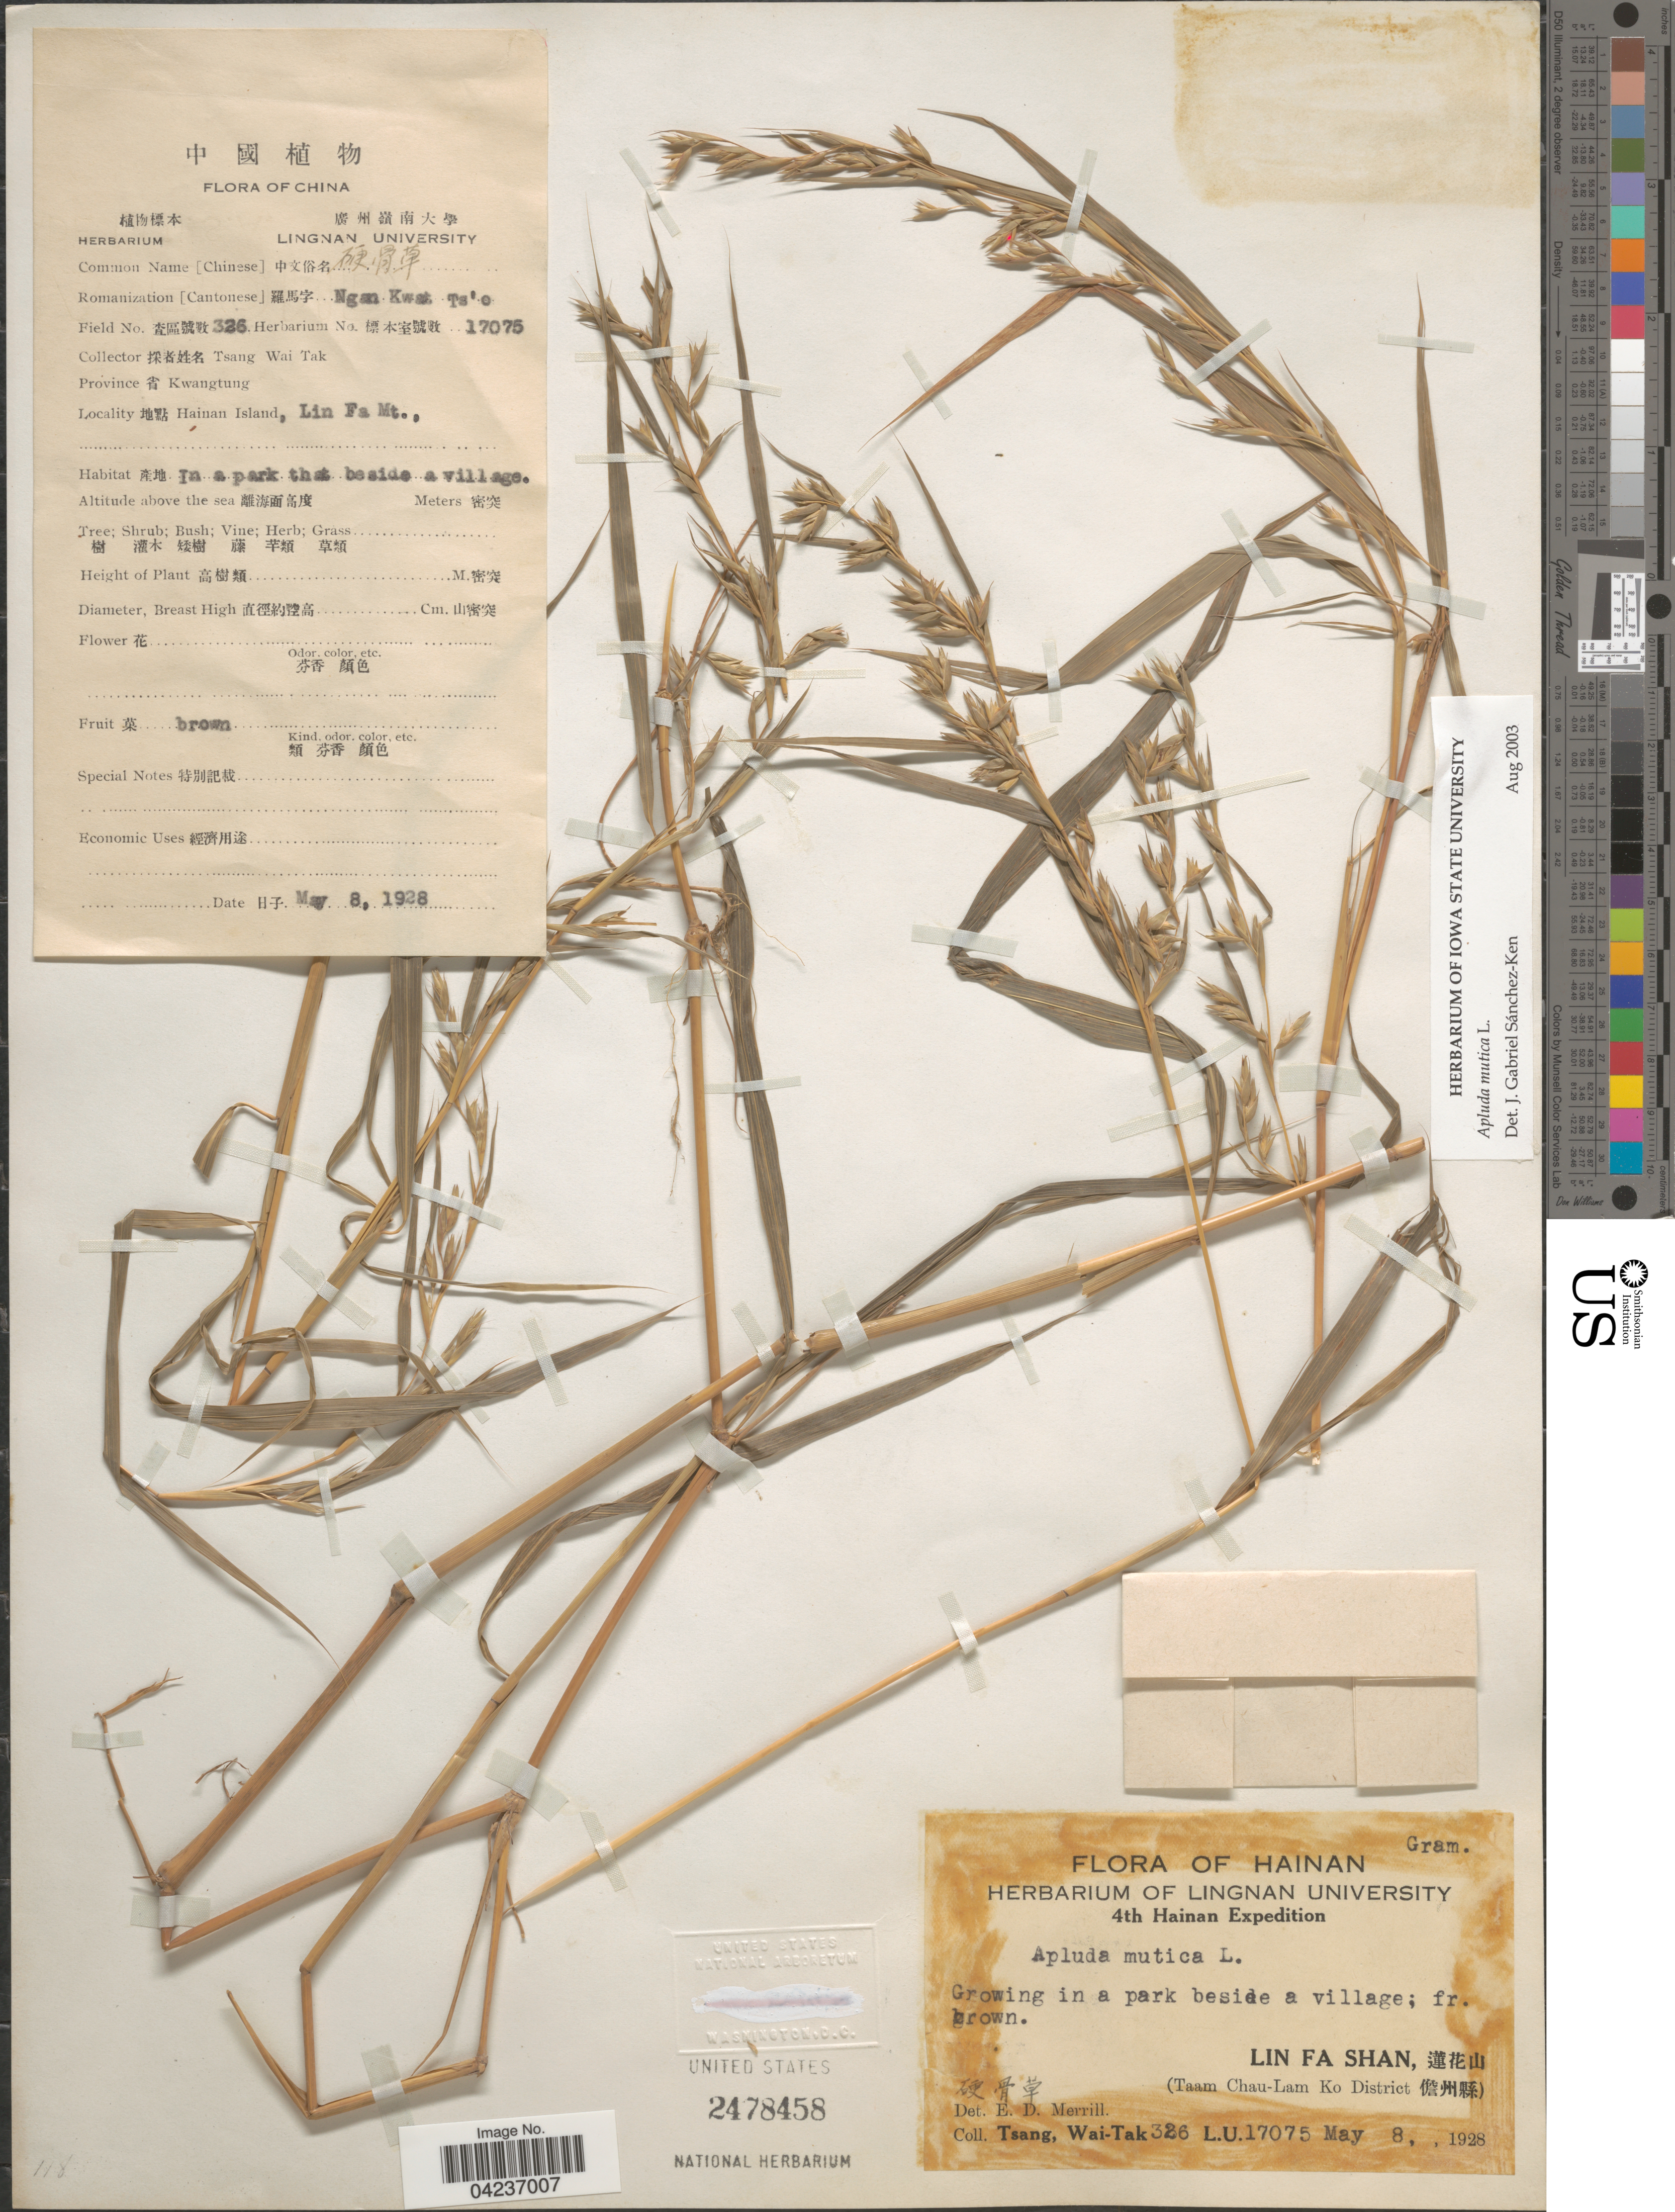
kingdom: Plantae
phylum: Tracheophyta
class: Liliopsida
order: Poales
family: Poaceae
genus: Apluda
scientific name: Apluda mutica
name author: L.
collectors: W. T. Tsang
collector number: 326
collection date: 1928-05-08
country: China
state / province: Hainan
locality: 4th Hainan E[Foreign script]pedition. Lin Fa Shan, [Foreign script] (Taam Chau-Lam Ko District [Foreign script]). Hainan Island. Lin Fa Mt.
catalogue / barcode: US 2478458